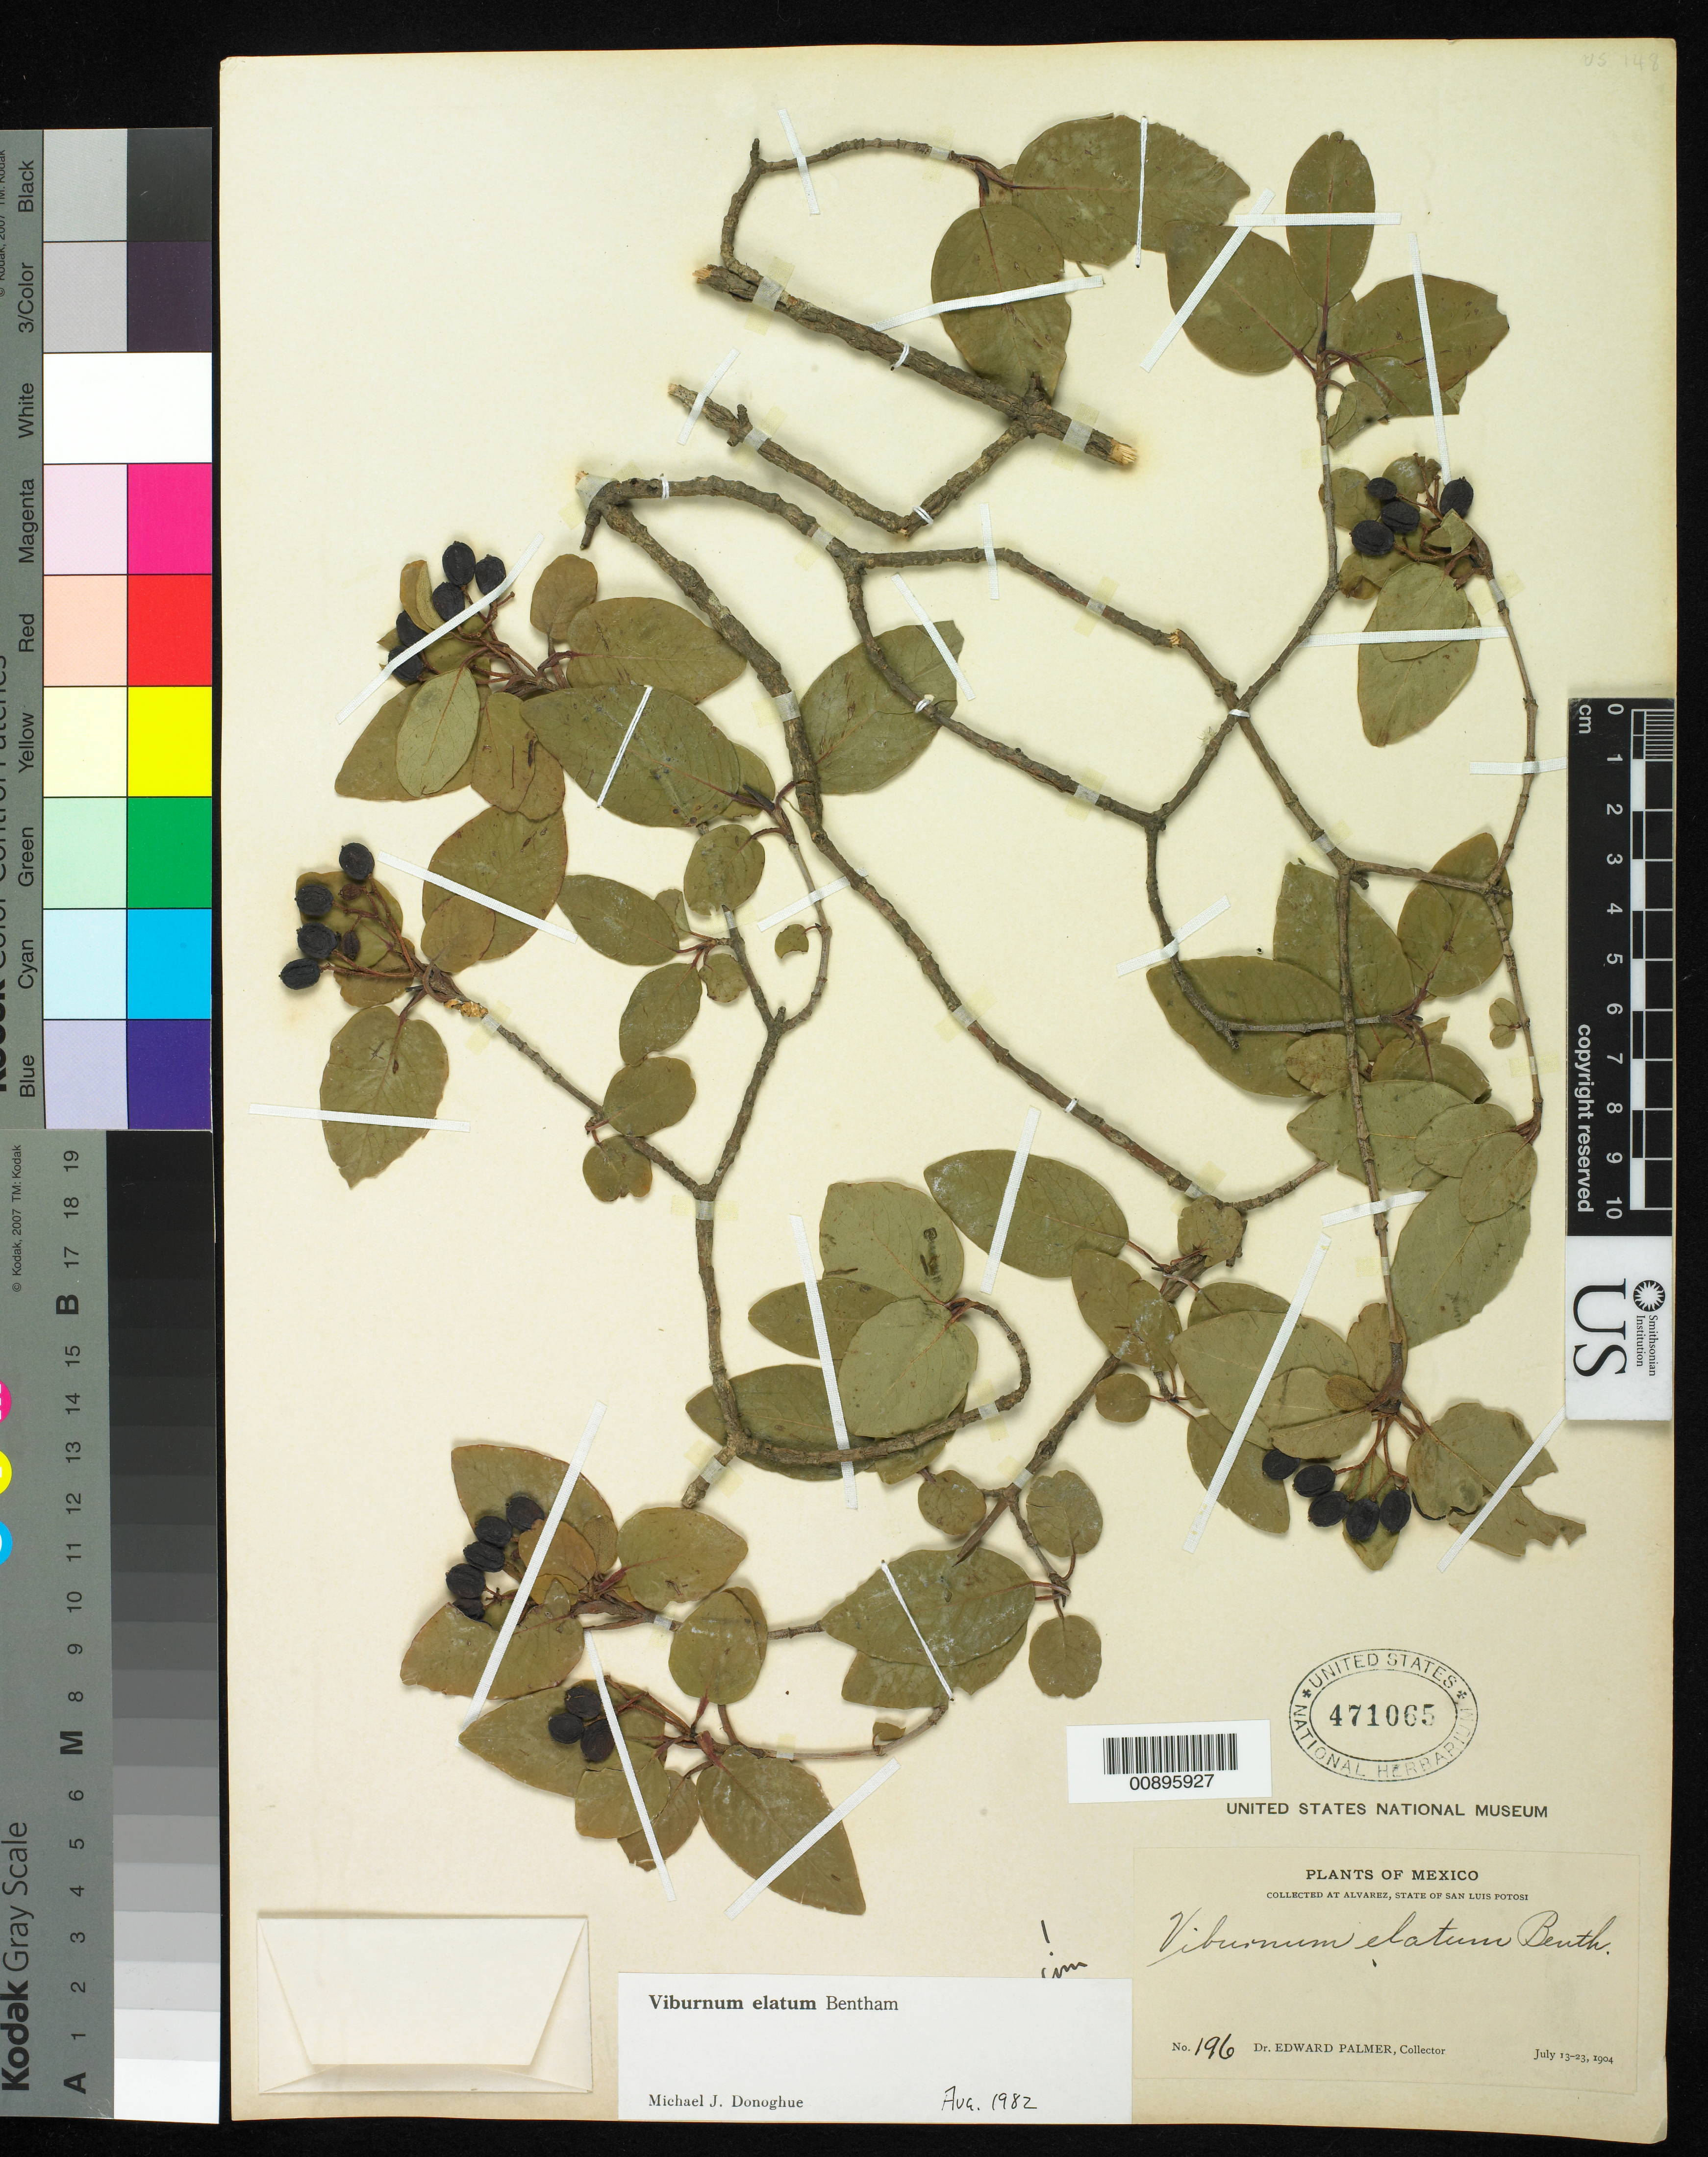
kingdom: Plantae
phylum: Tracheophyta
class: Magnoliopsida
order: Dipsacales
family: Viburnaceae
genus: Viburnum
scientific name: Viburnum elatum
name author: Benth.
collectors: E. Palmer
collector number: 196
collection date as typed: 13 Jul 1904 to 23 Jul 1904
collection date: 1904-07-13/1904-07-23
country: Mexico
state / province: San Luis Potosí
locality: Alvarez, San Luis Potosí.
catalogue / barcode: US 471065